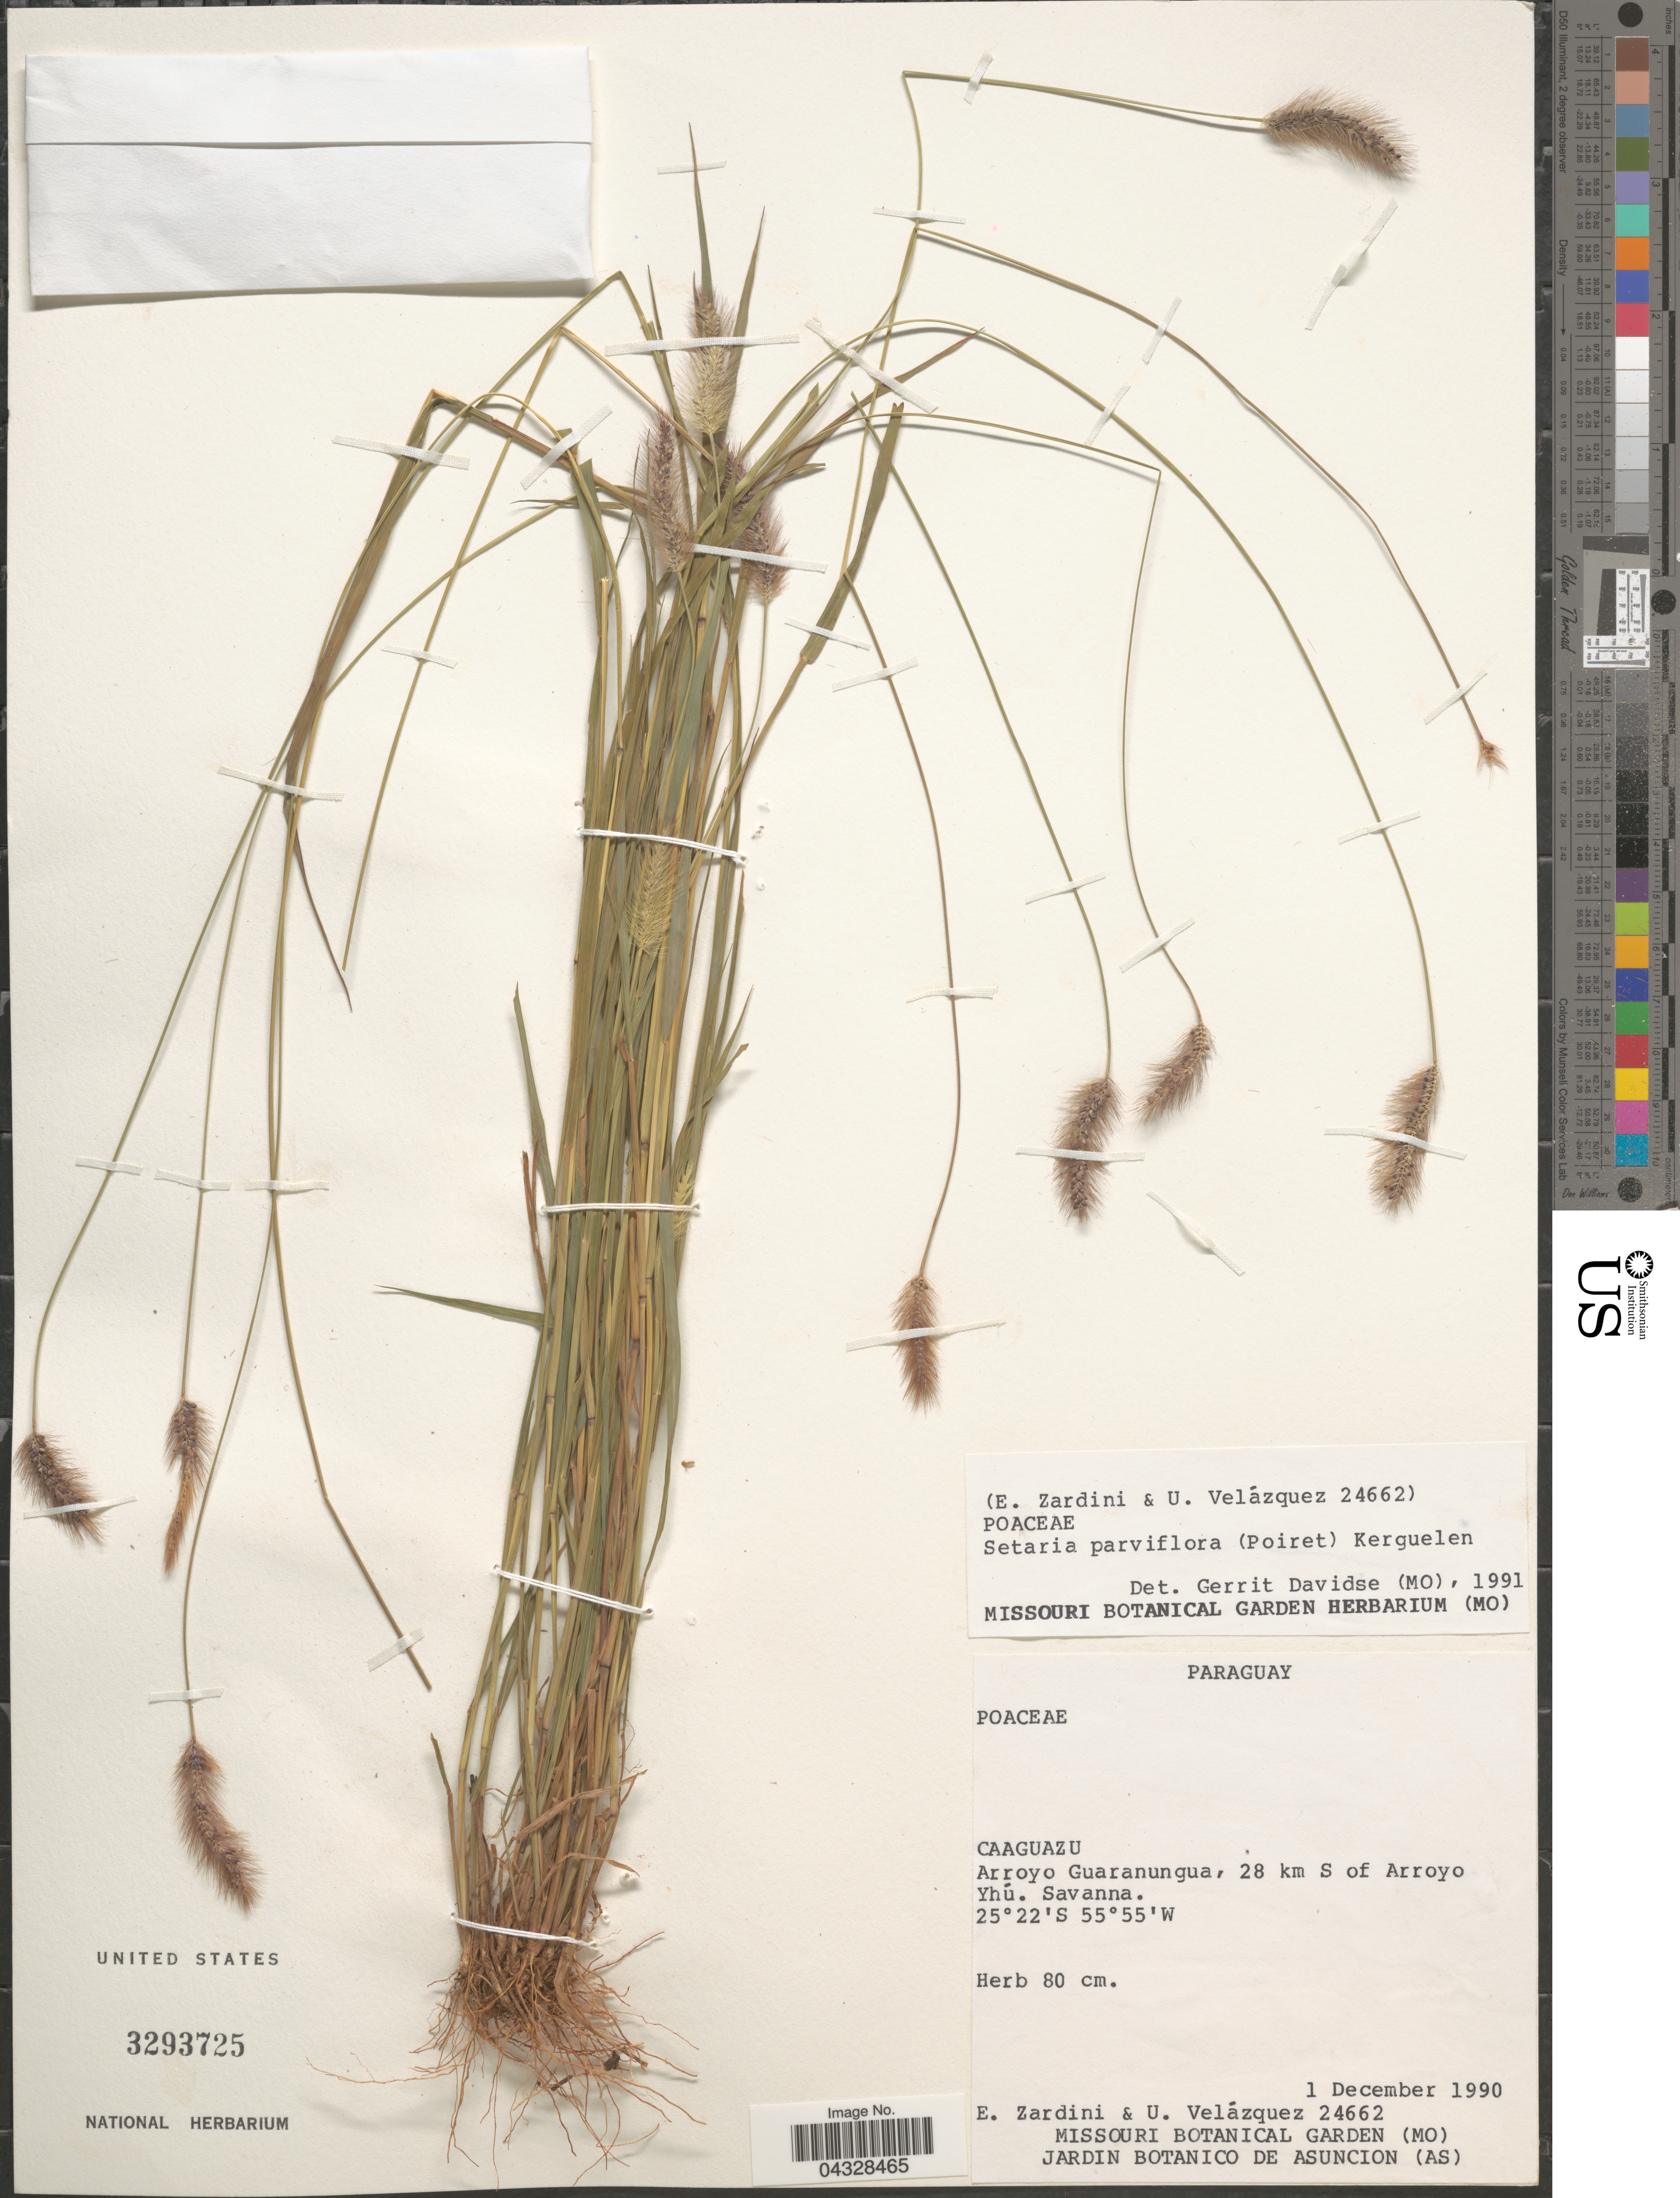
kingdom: Plantae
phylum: Tracheophyta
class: Liliopsida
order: Poales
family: Poaceae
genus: Setaria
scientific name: Setaria parviflora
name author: (Poir.) Kerguélen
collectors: E. Zardini & U. Velázquez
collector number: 24662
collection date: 1990-12-01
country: Paraguay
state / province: Caaguazu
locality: Arroyo Guaranungua, 28 km S of Arroyo Yhú.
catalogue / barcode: US 3293725